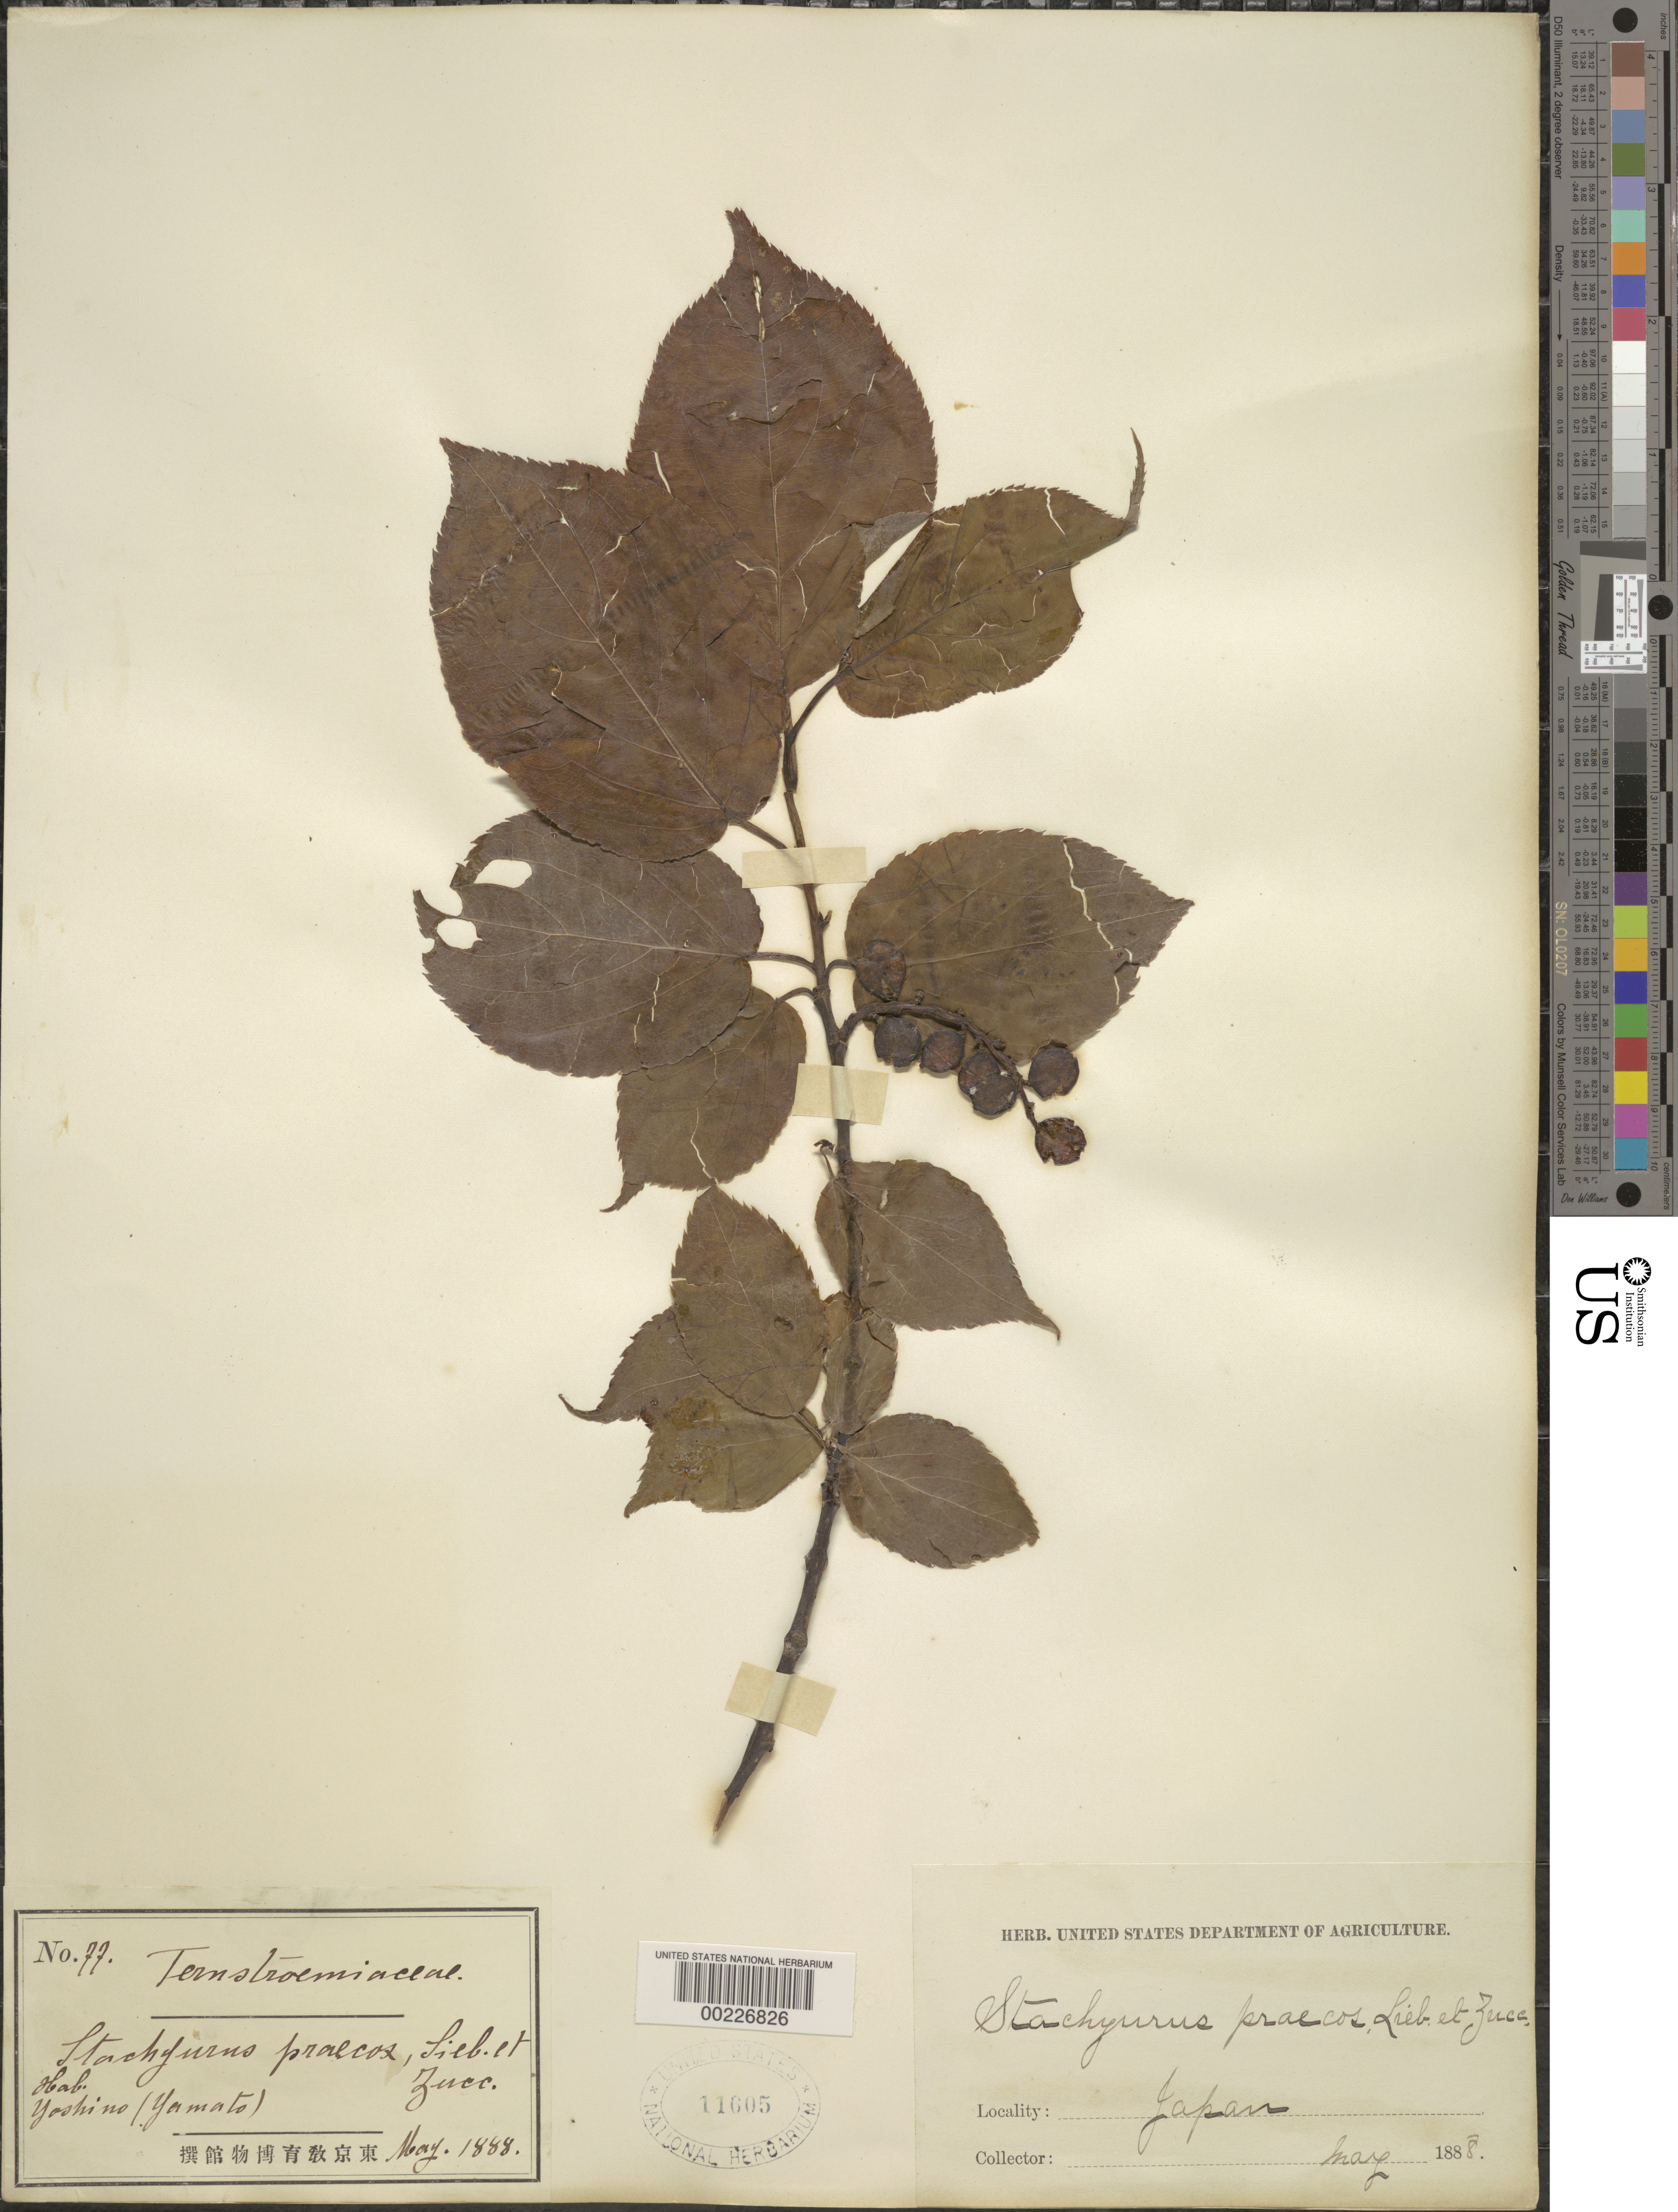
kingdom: Plantae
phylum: Tracheophyta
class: Magnoliopsida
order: Crossosomatales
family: Stachyuraceae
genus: Stachyurus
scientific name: Stachyurus praecox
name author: Siebold & Zucc.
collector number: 77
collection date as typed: May 1888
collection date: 1888-05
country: Japan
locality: Yoshino (yamato)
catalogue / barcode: US 11605